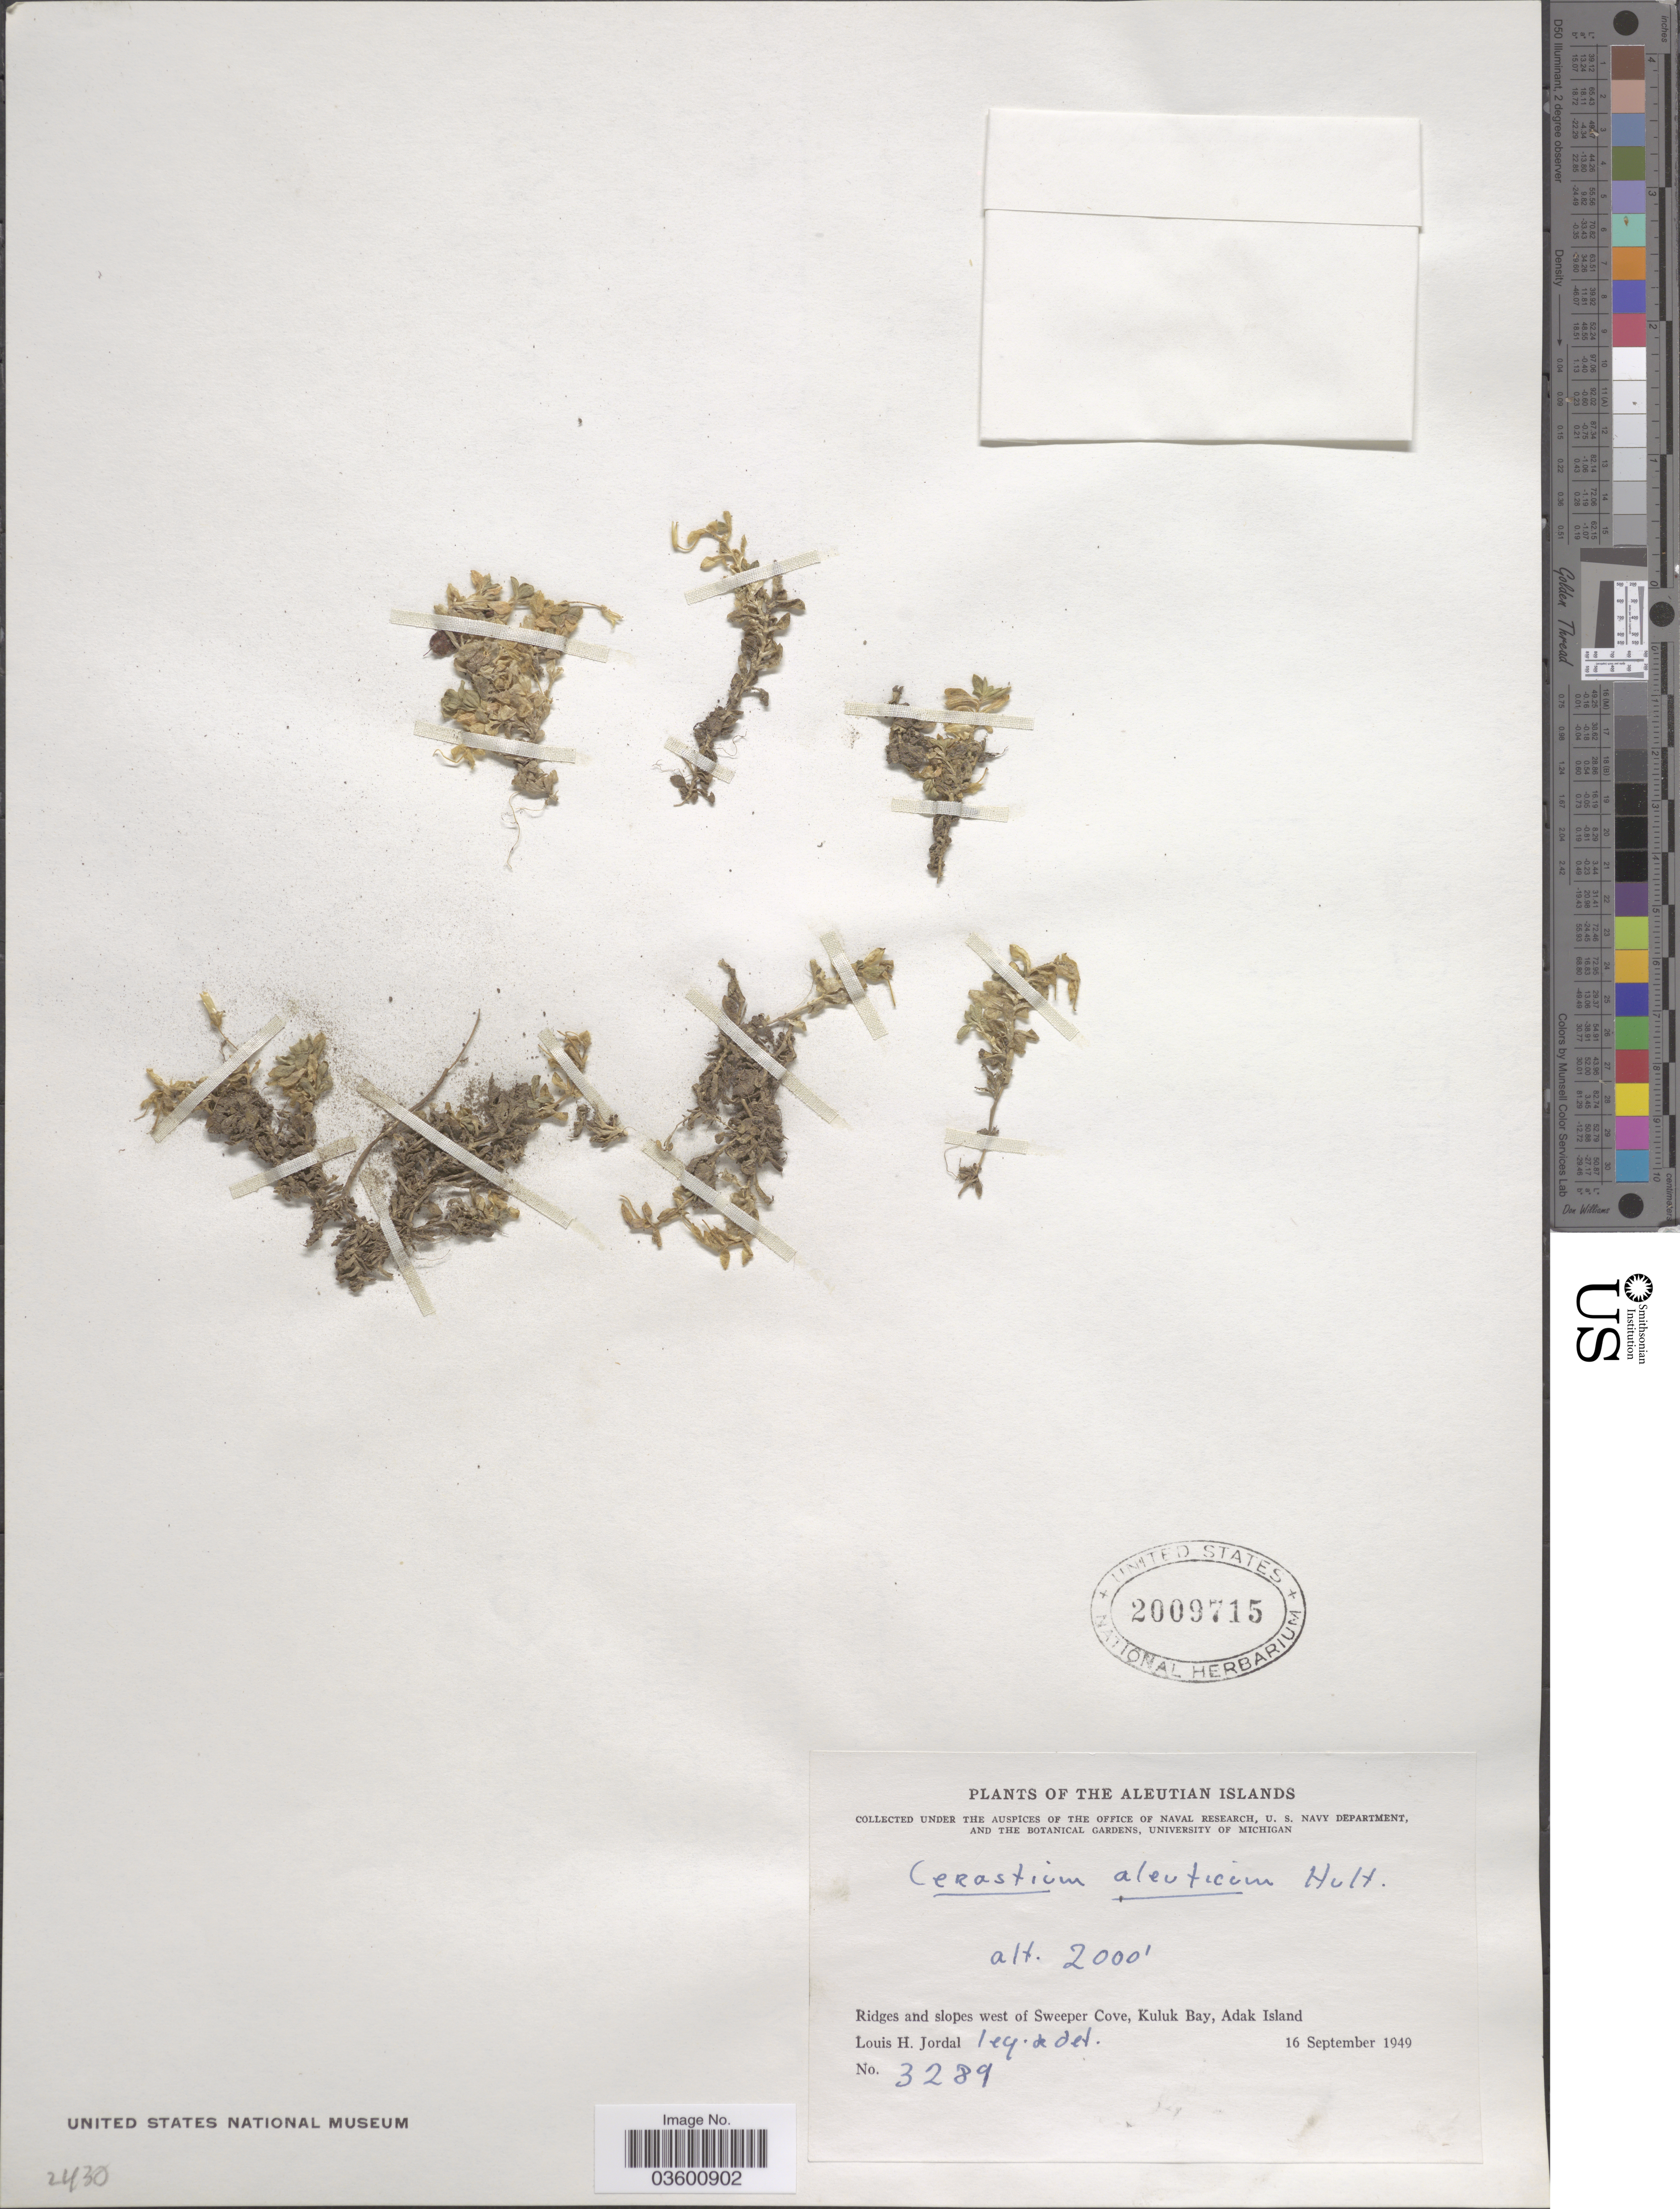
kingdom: Plantae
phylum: Tracheophyta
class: Magnoliopsida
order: Caryophyllales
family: Caryophyllaceae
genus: Cerastium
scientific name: Cerastium aleuticum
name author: Hultén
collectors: L. Jordal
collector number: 3289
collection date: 1949-09-16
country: United States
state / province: Alaska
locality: The Aleutian Islands. Ridges and slopes west of Sweeper Cove, Kuluk Bay, Adak Island.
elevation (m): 610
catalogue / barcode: US 2009715